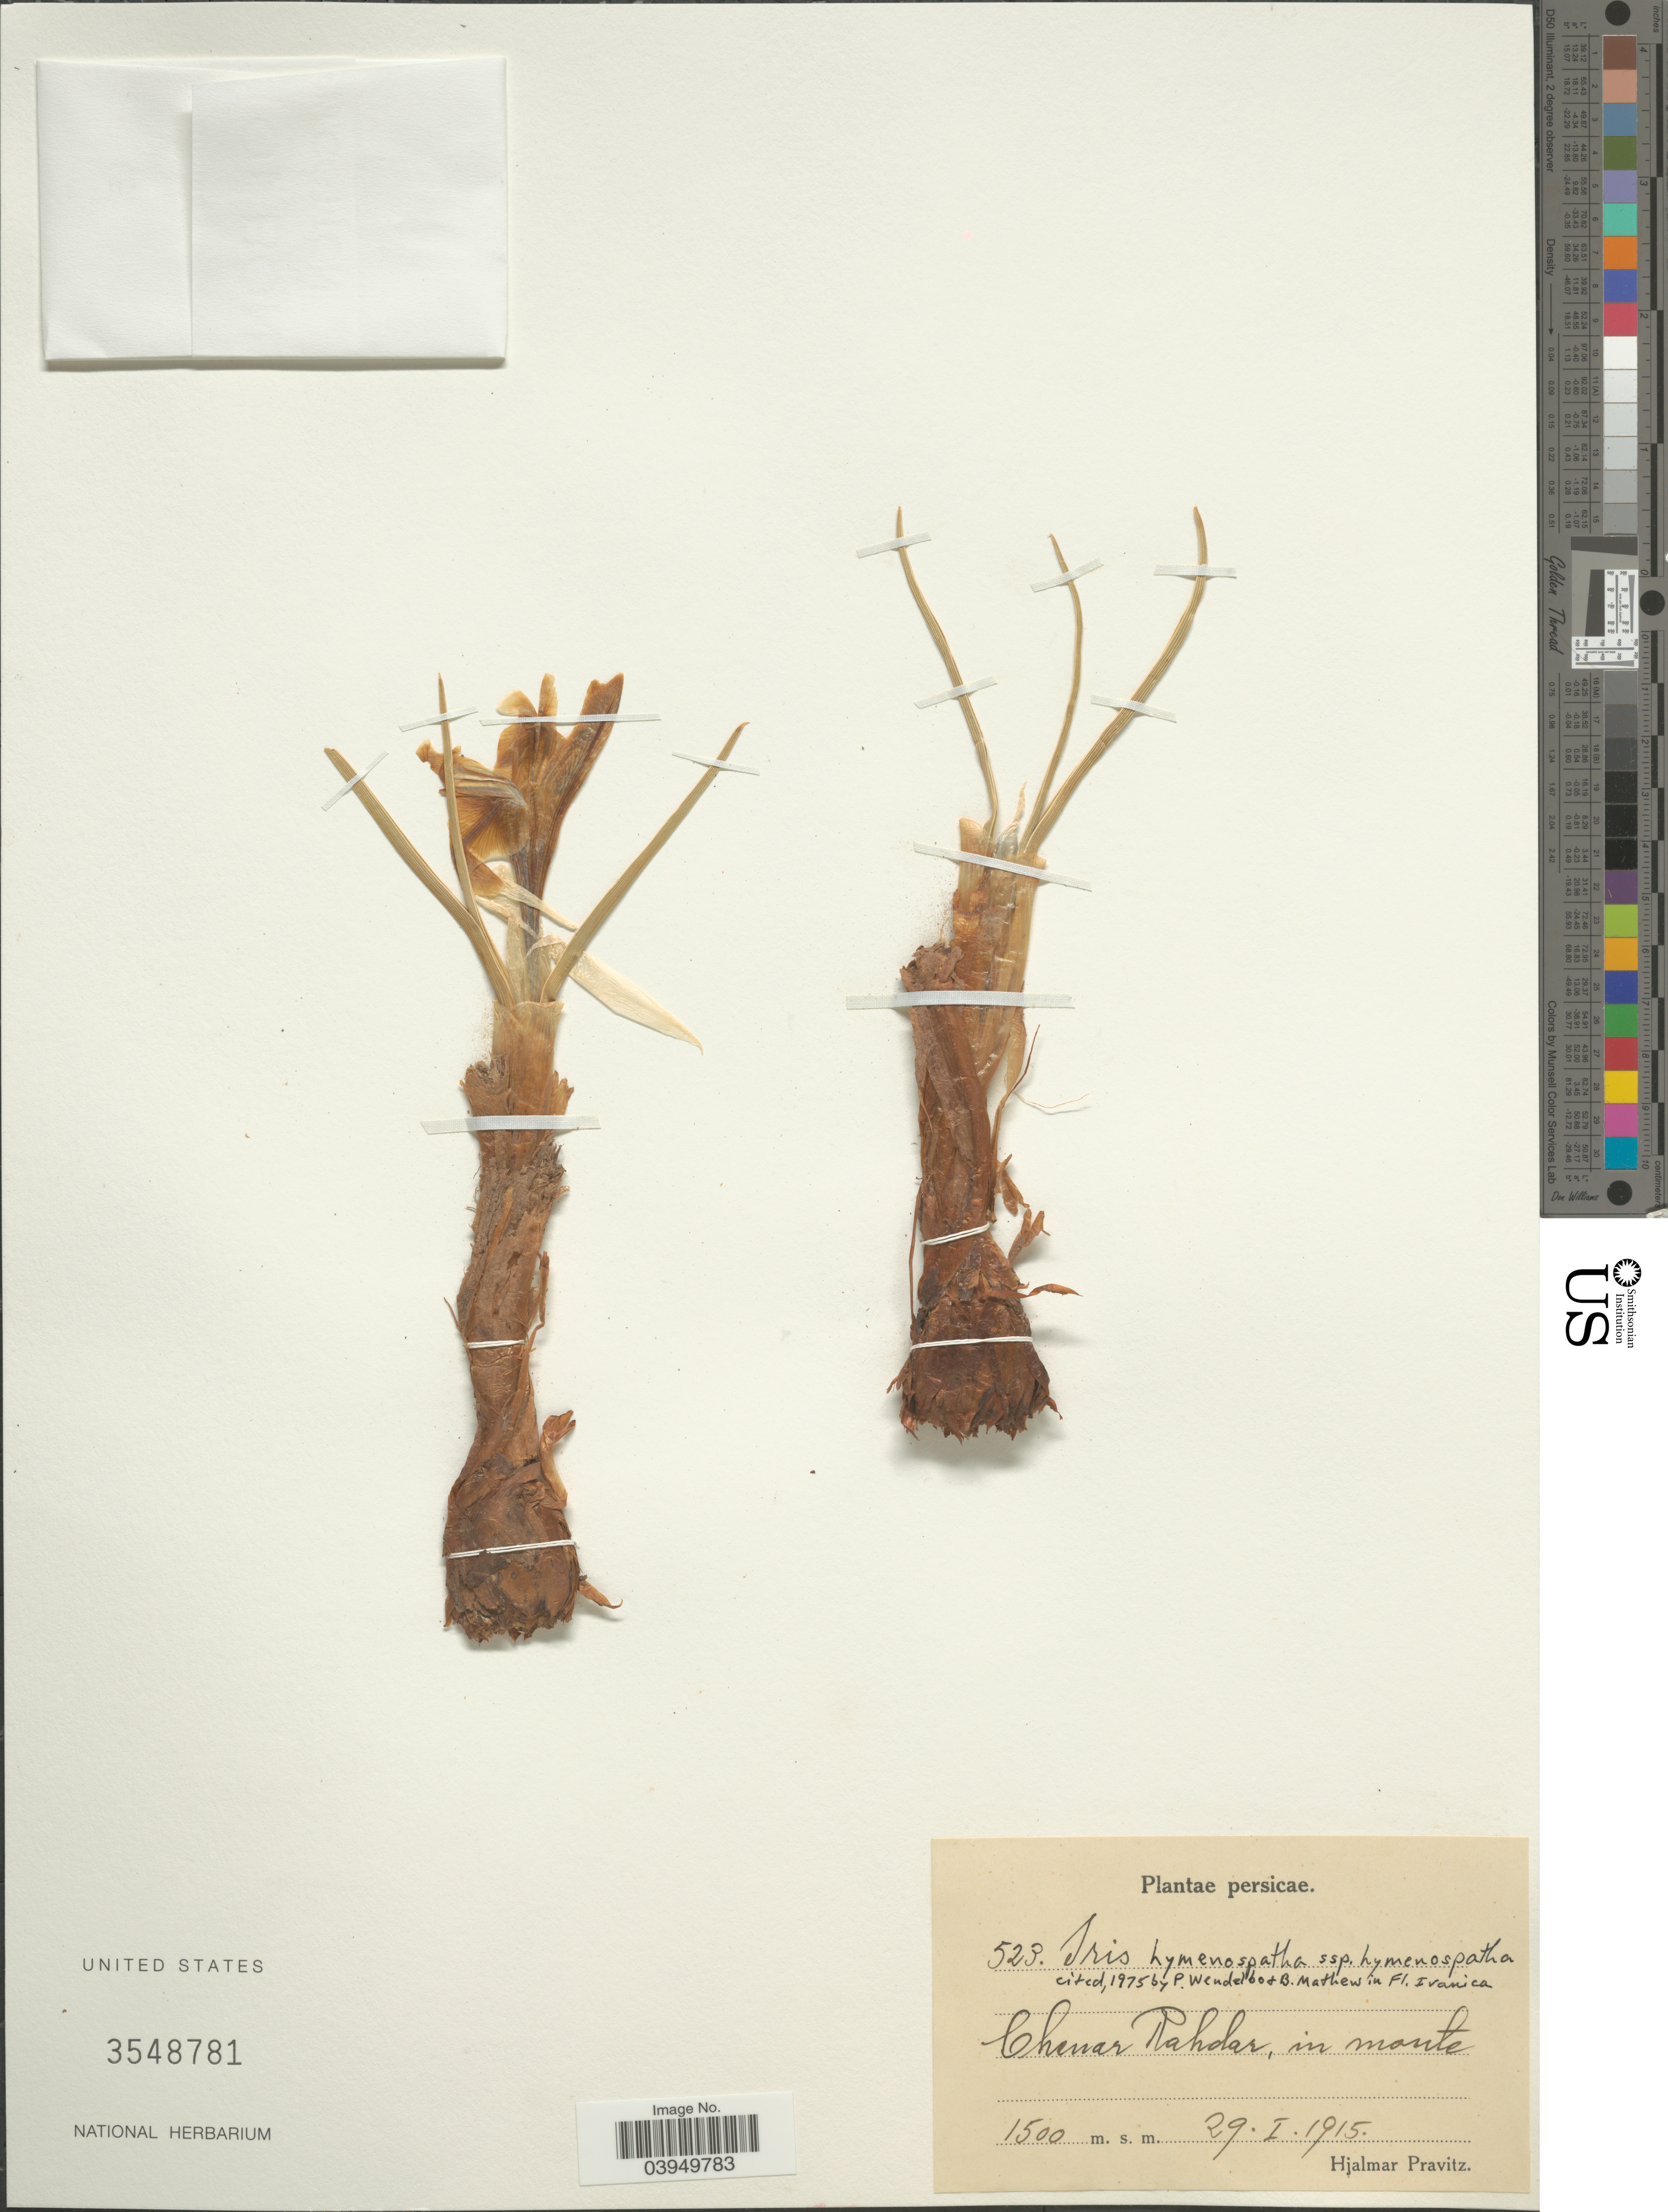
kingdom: Plantae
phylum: Tracheophyta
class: Liliopsida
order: Asparagales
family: Iridaceae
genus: Iris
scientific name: Iris hymenospatha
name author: B. Mathew & Wendelbo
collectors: H. Pravitz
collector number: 523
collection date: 1915-01-29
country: Iran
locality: Persicae. Chenar Rahdar, in monte.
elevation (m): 1500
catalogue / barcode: US 3548781